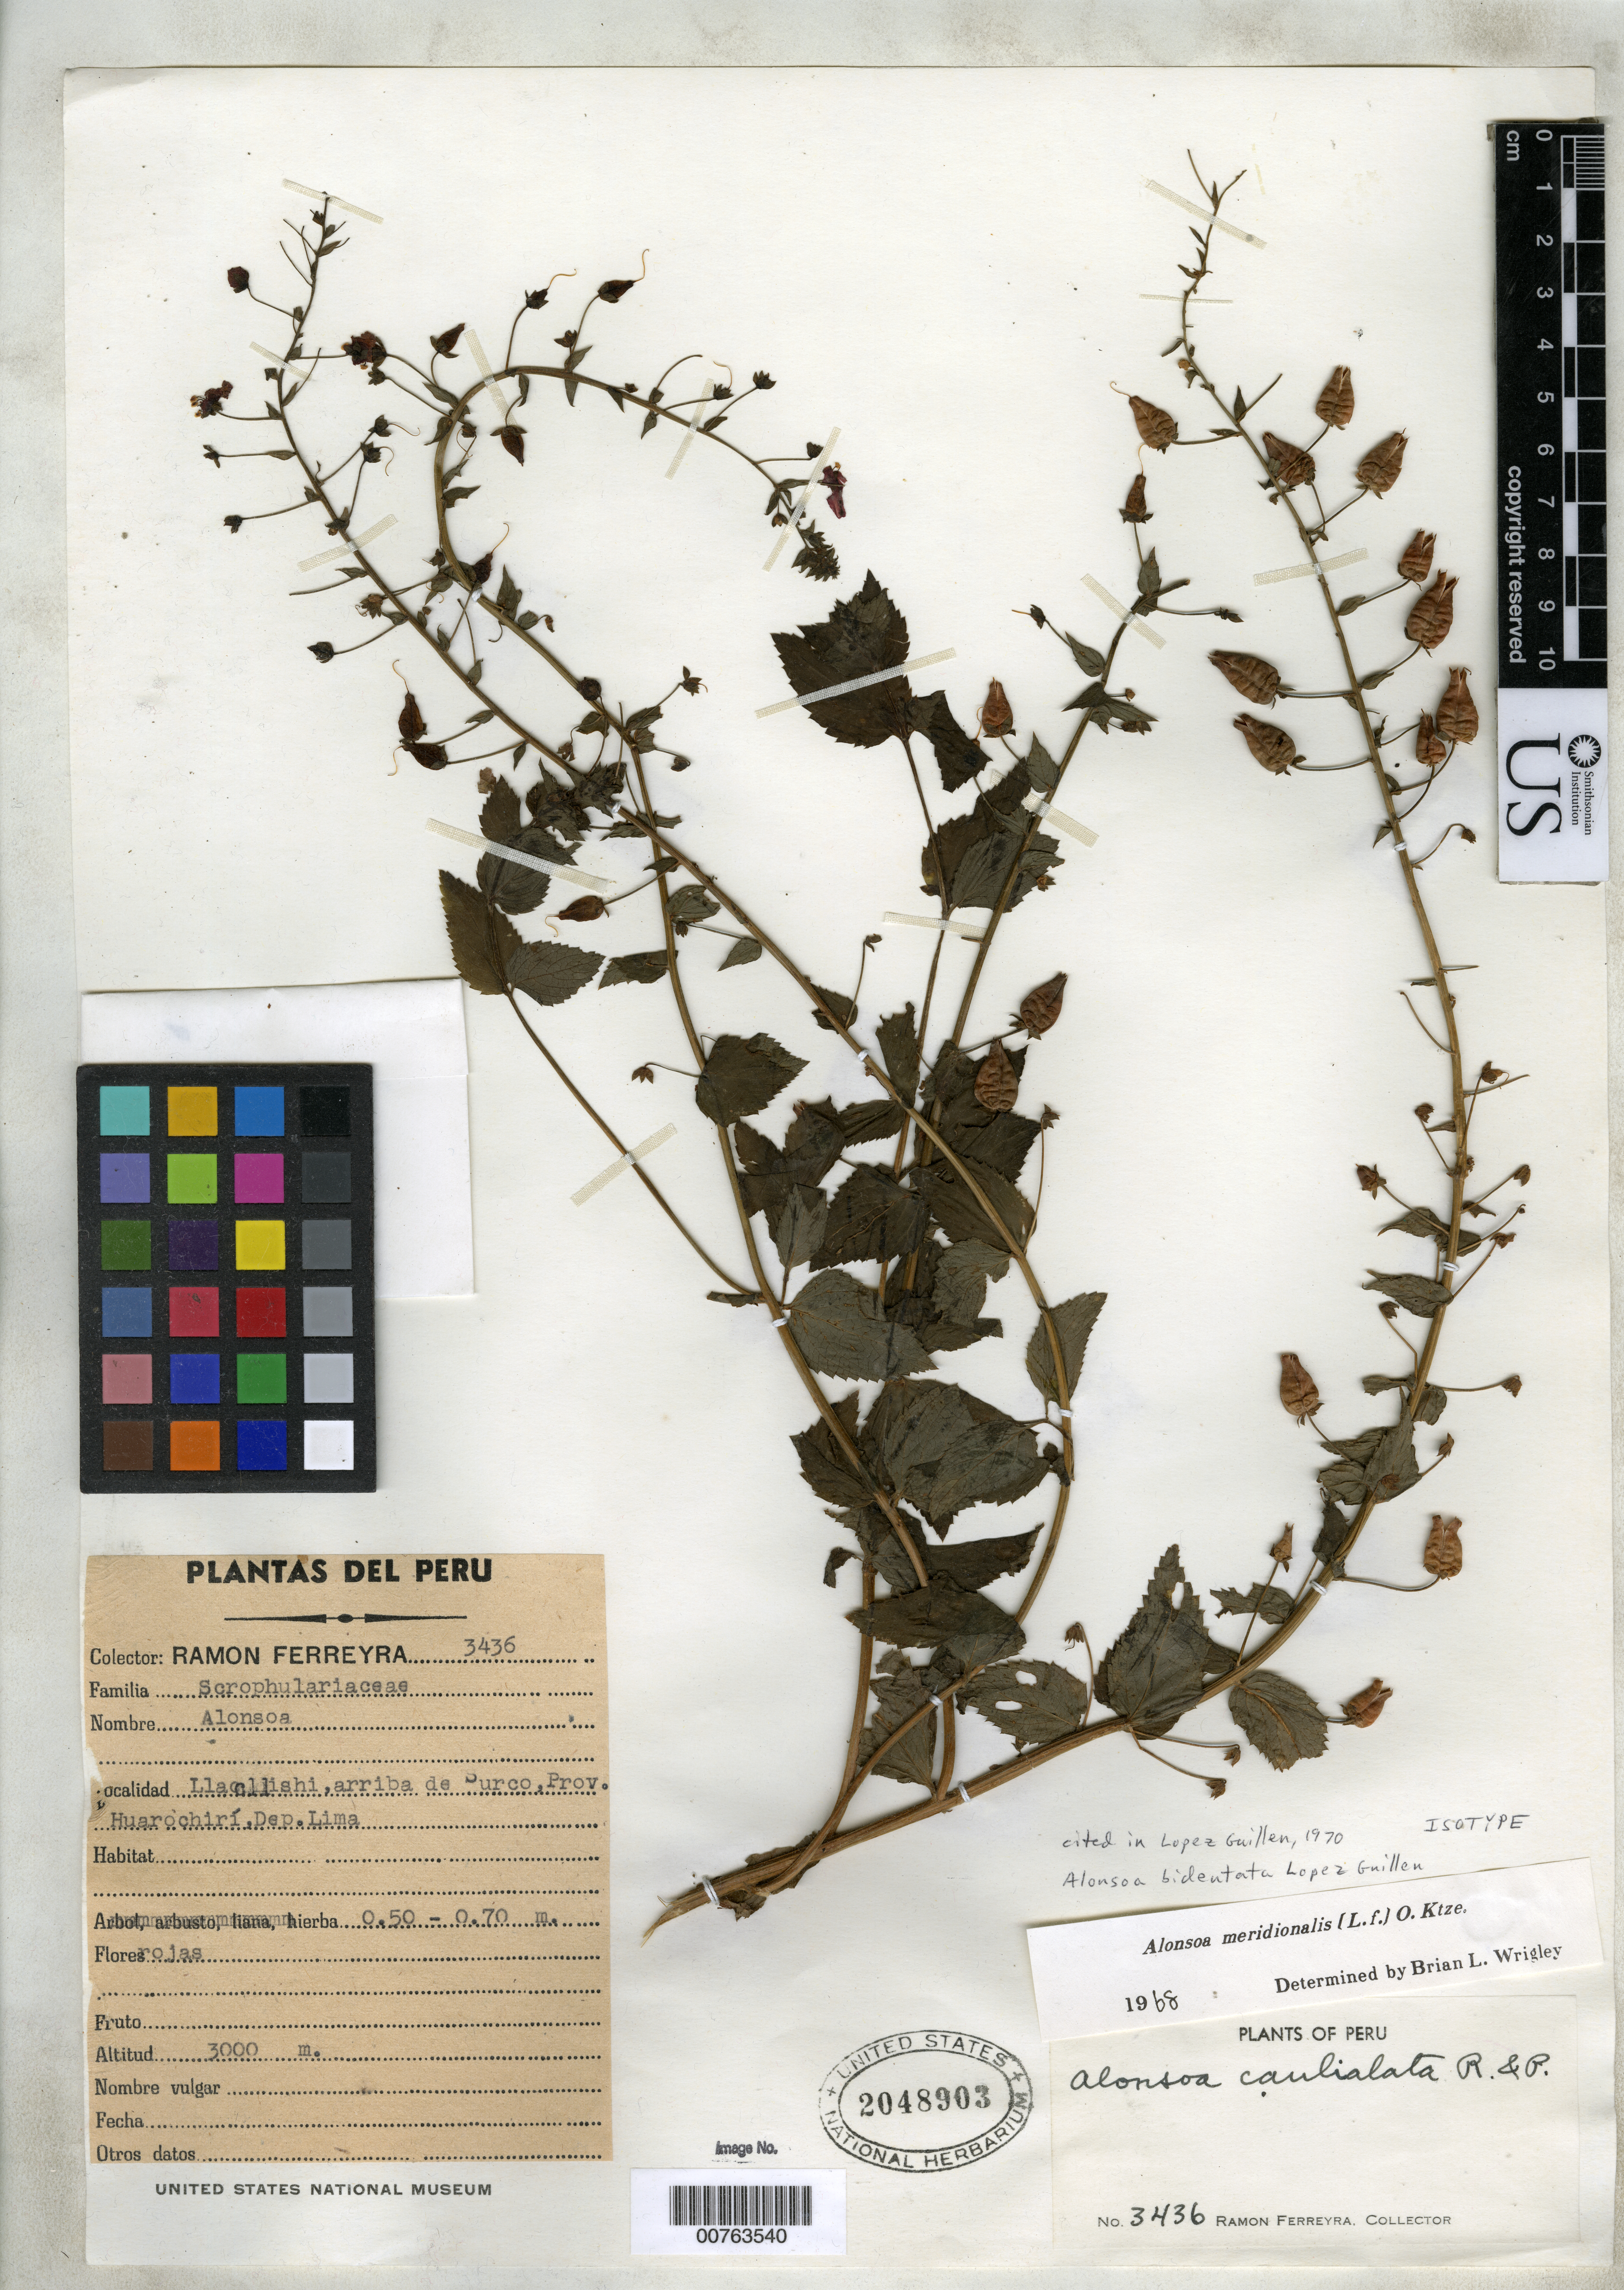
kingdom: Plantae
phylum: Tracheophyta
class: Magnoliopsida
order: Lamiales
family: Scrophulariaceae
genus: Alonsoa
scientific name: Alonsoa bidentata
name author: López Guillén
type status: Isotype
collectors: R. A. Ferreyra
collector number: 3436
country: Peru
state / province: Lima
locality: Llacshishi, arriba de Surco, Prov. Huarochirí, Dep. Lima.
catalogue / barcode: US 2048903